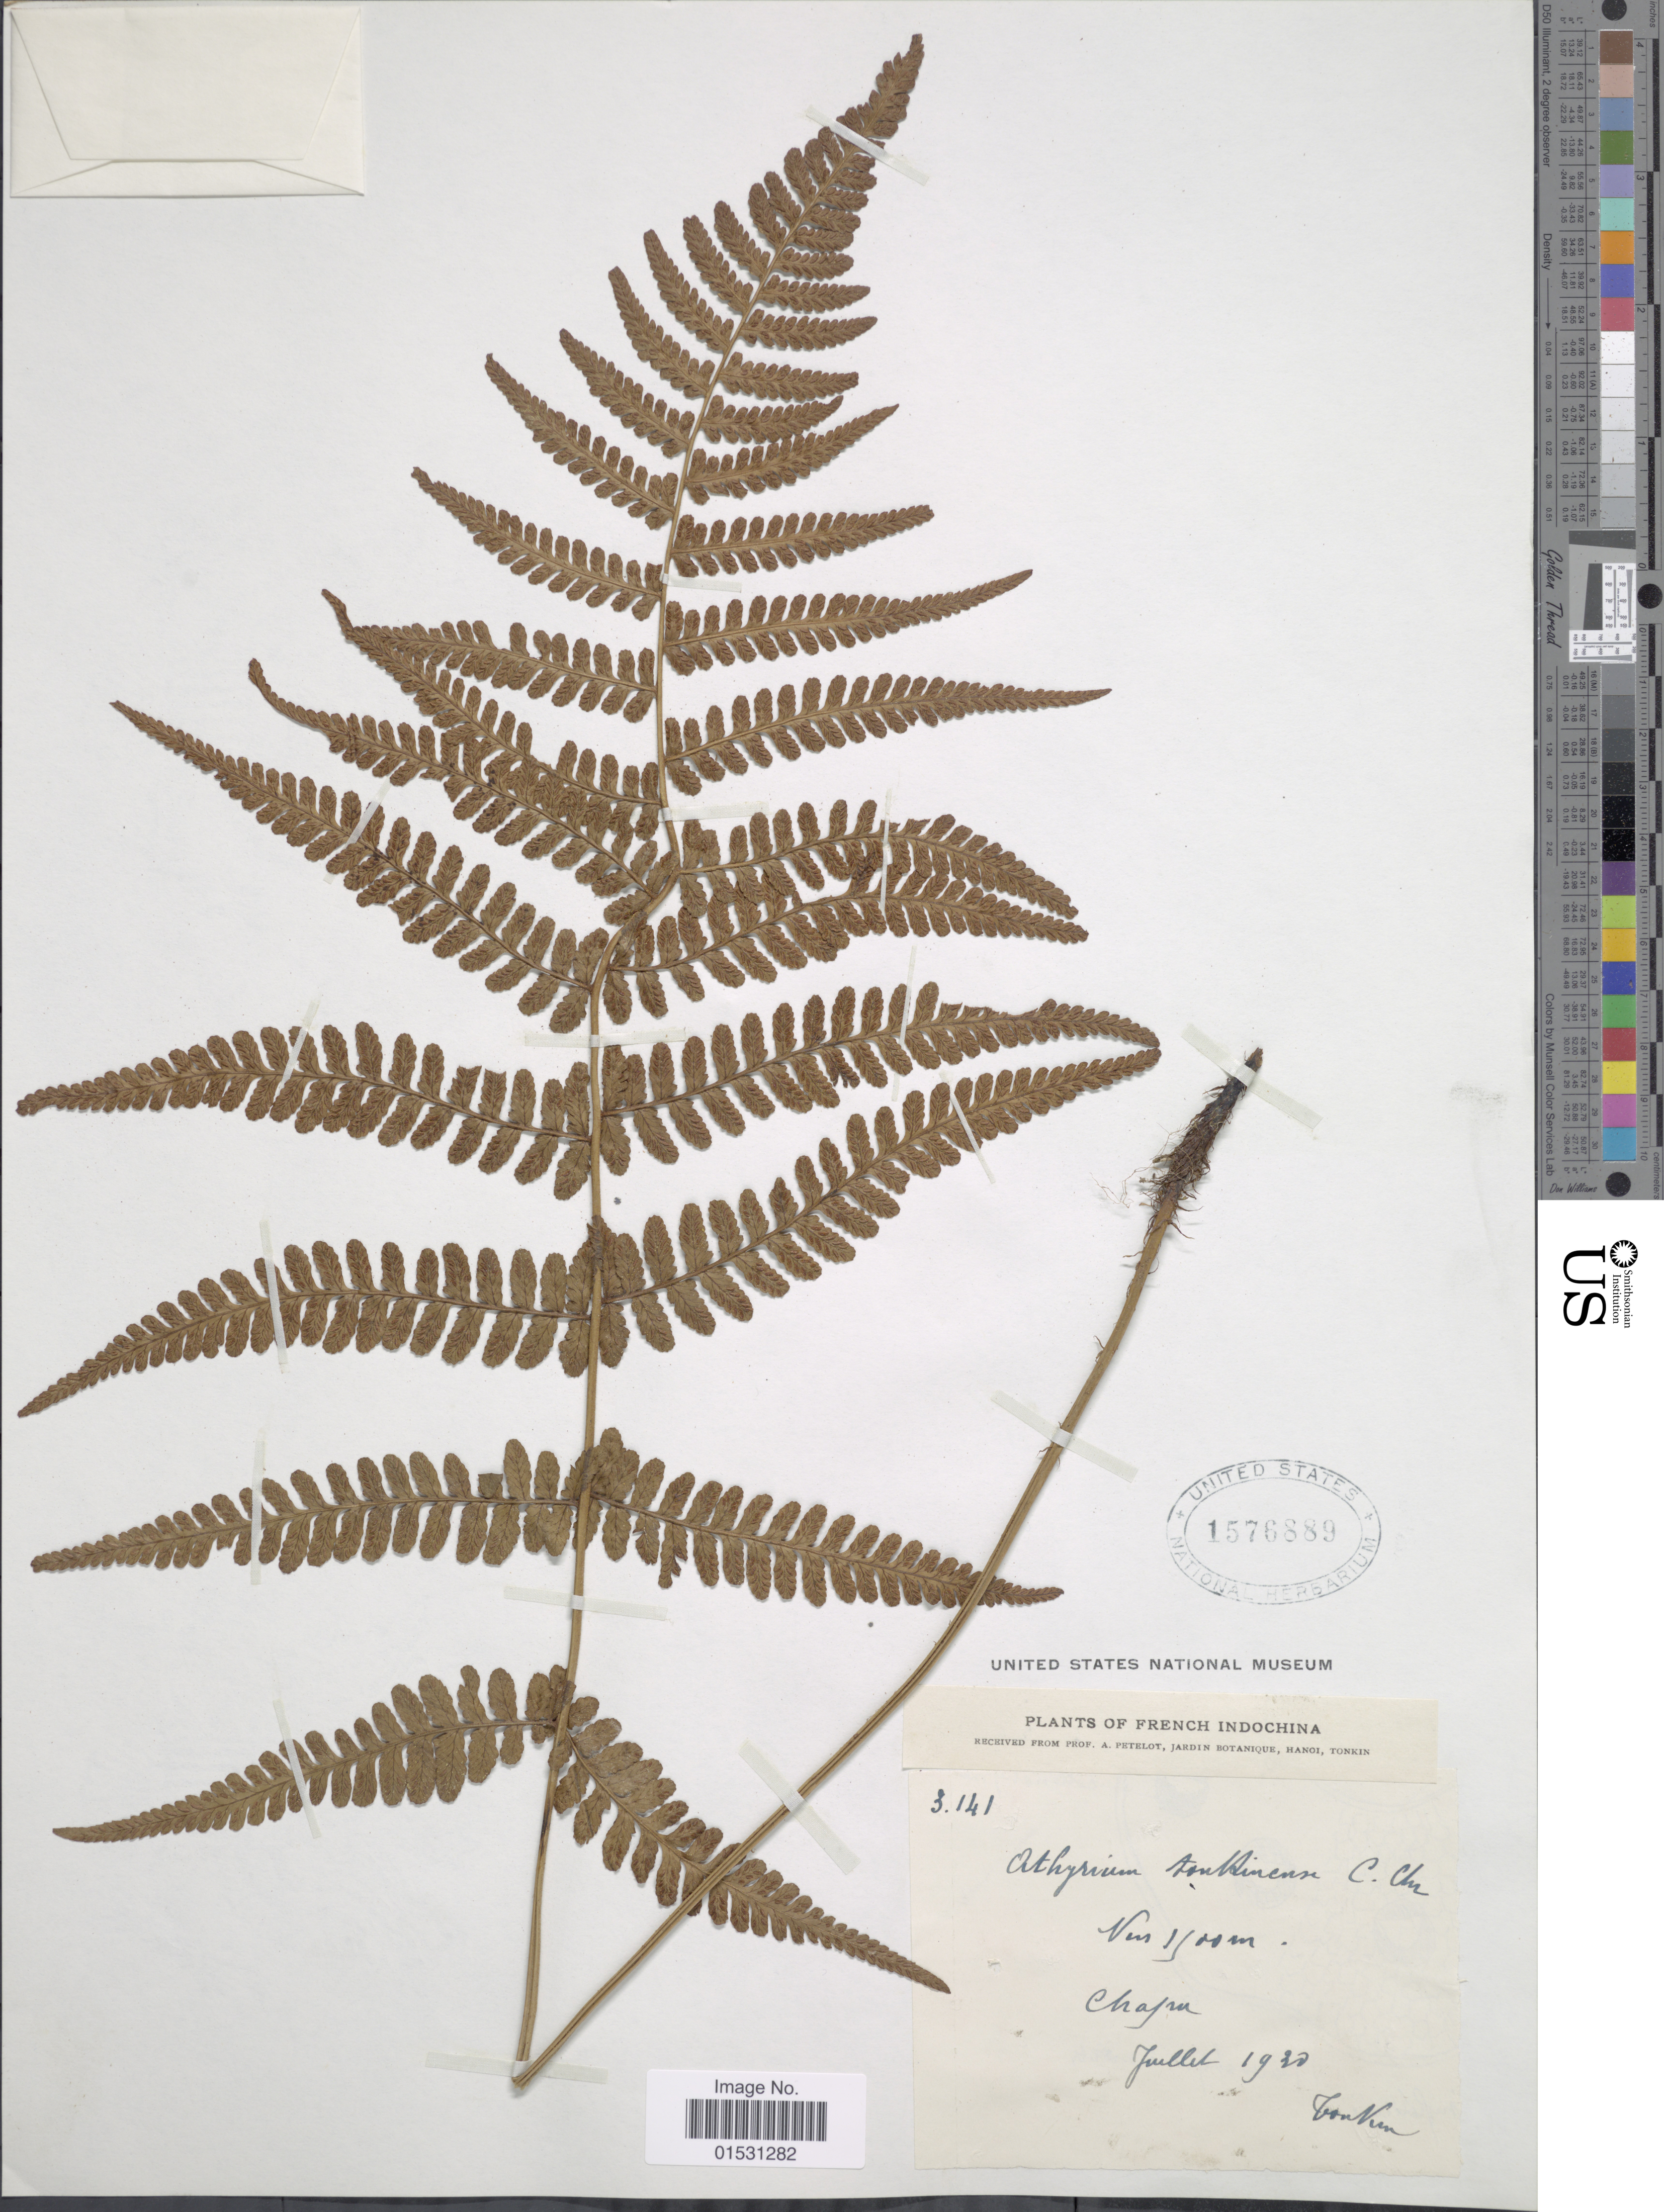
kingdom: Plantae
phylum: Tracheophyta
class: Polypodiopsida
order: Polypodiales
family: Athyriaceae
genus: Athyrium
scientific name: Athyrium tonkinense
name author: C. Chr.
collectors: A. Petelot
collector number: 3141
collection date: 1920-07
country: Vietnam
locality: French Indochina. Tonkin. Chapa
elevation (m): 1500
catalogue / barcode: US 1576889